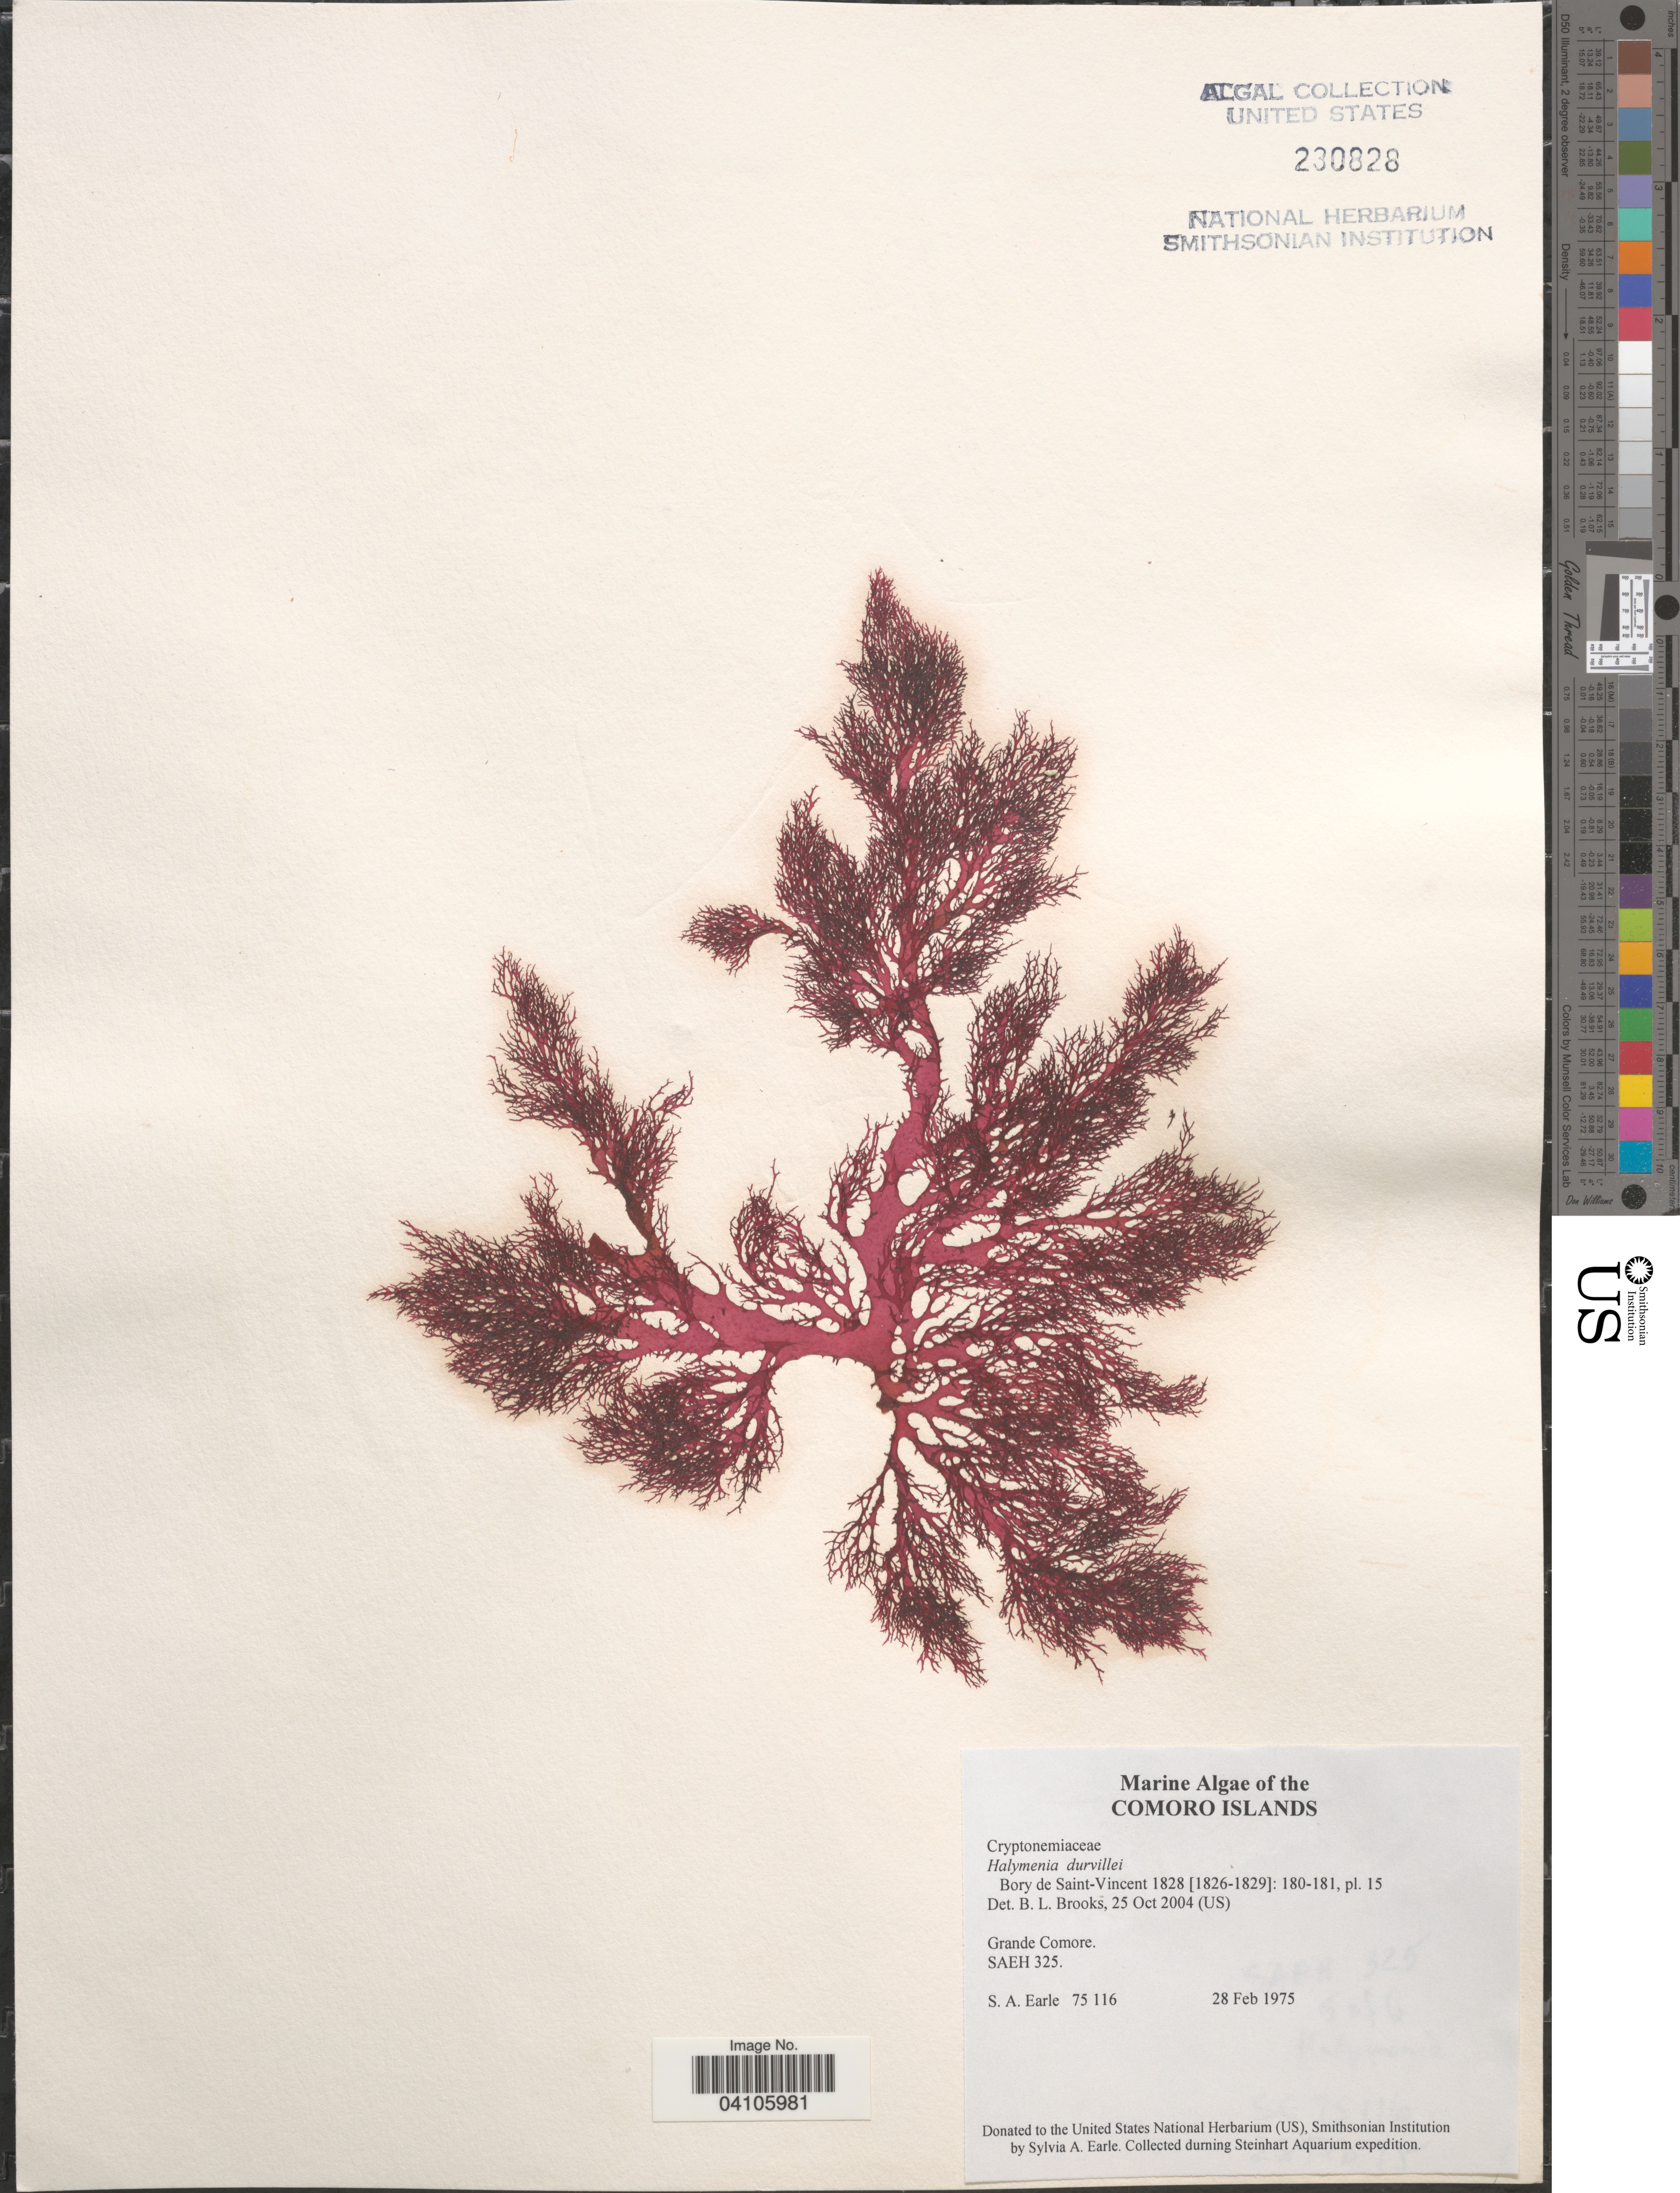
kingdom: Plantae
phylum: Rhodophyta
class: Florideophyceae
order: Halymeniales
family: Halymeniaceae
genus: Halymenia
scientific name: Halymenia durvillaei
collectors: S. A. Earle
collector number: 75116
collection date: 1975-02-28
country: Comoros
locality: Grande Comore. Steinhart Aquarium expedition.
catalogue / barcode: US 230828